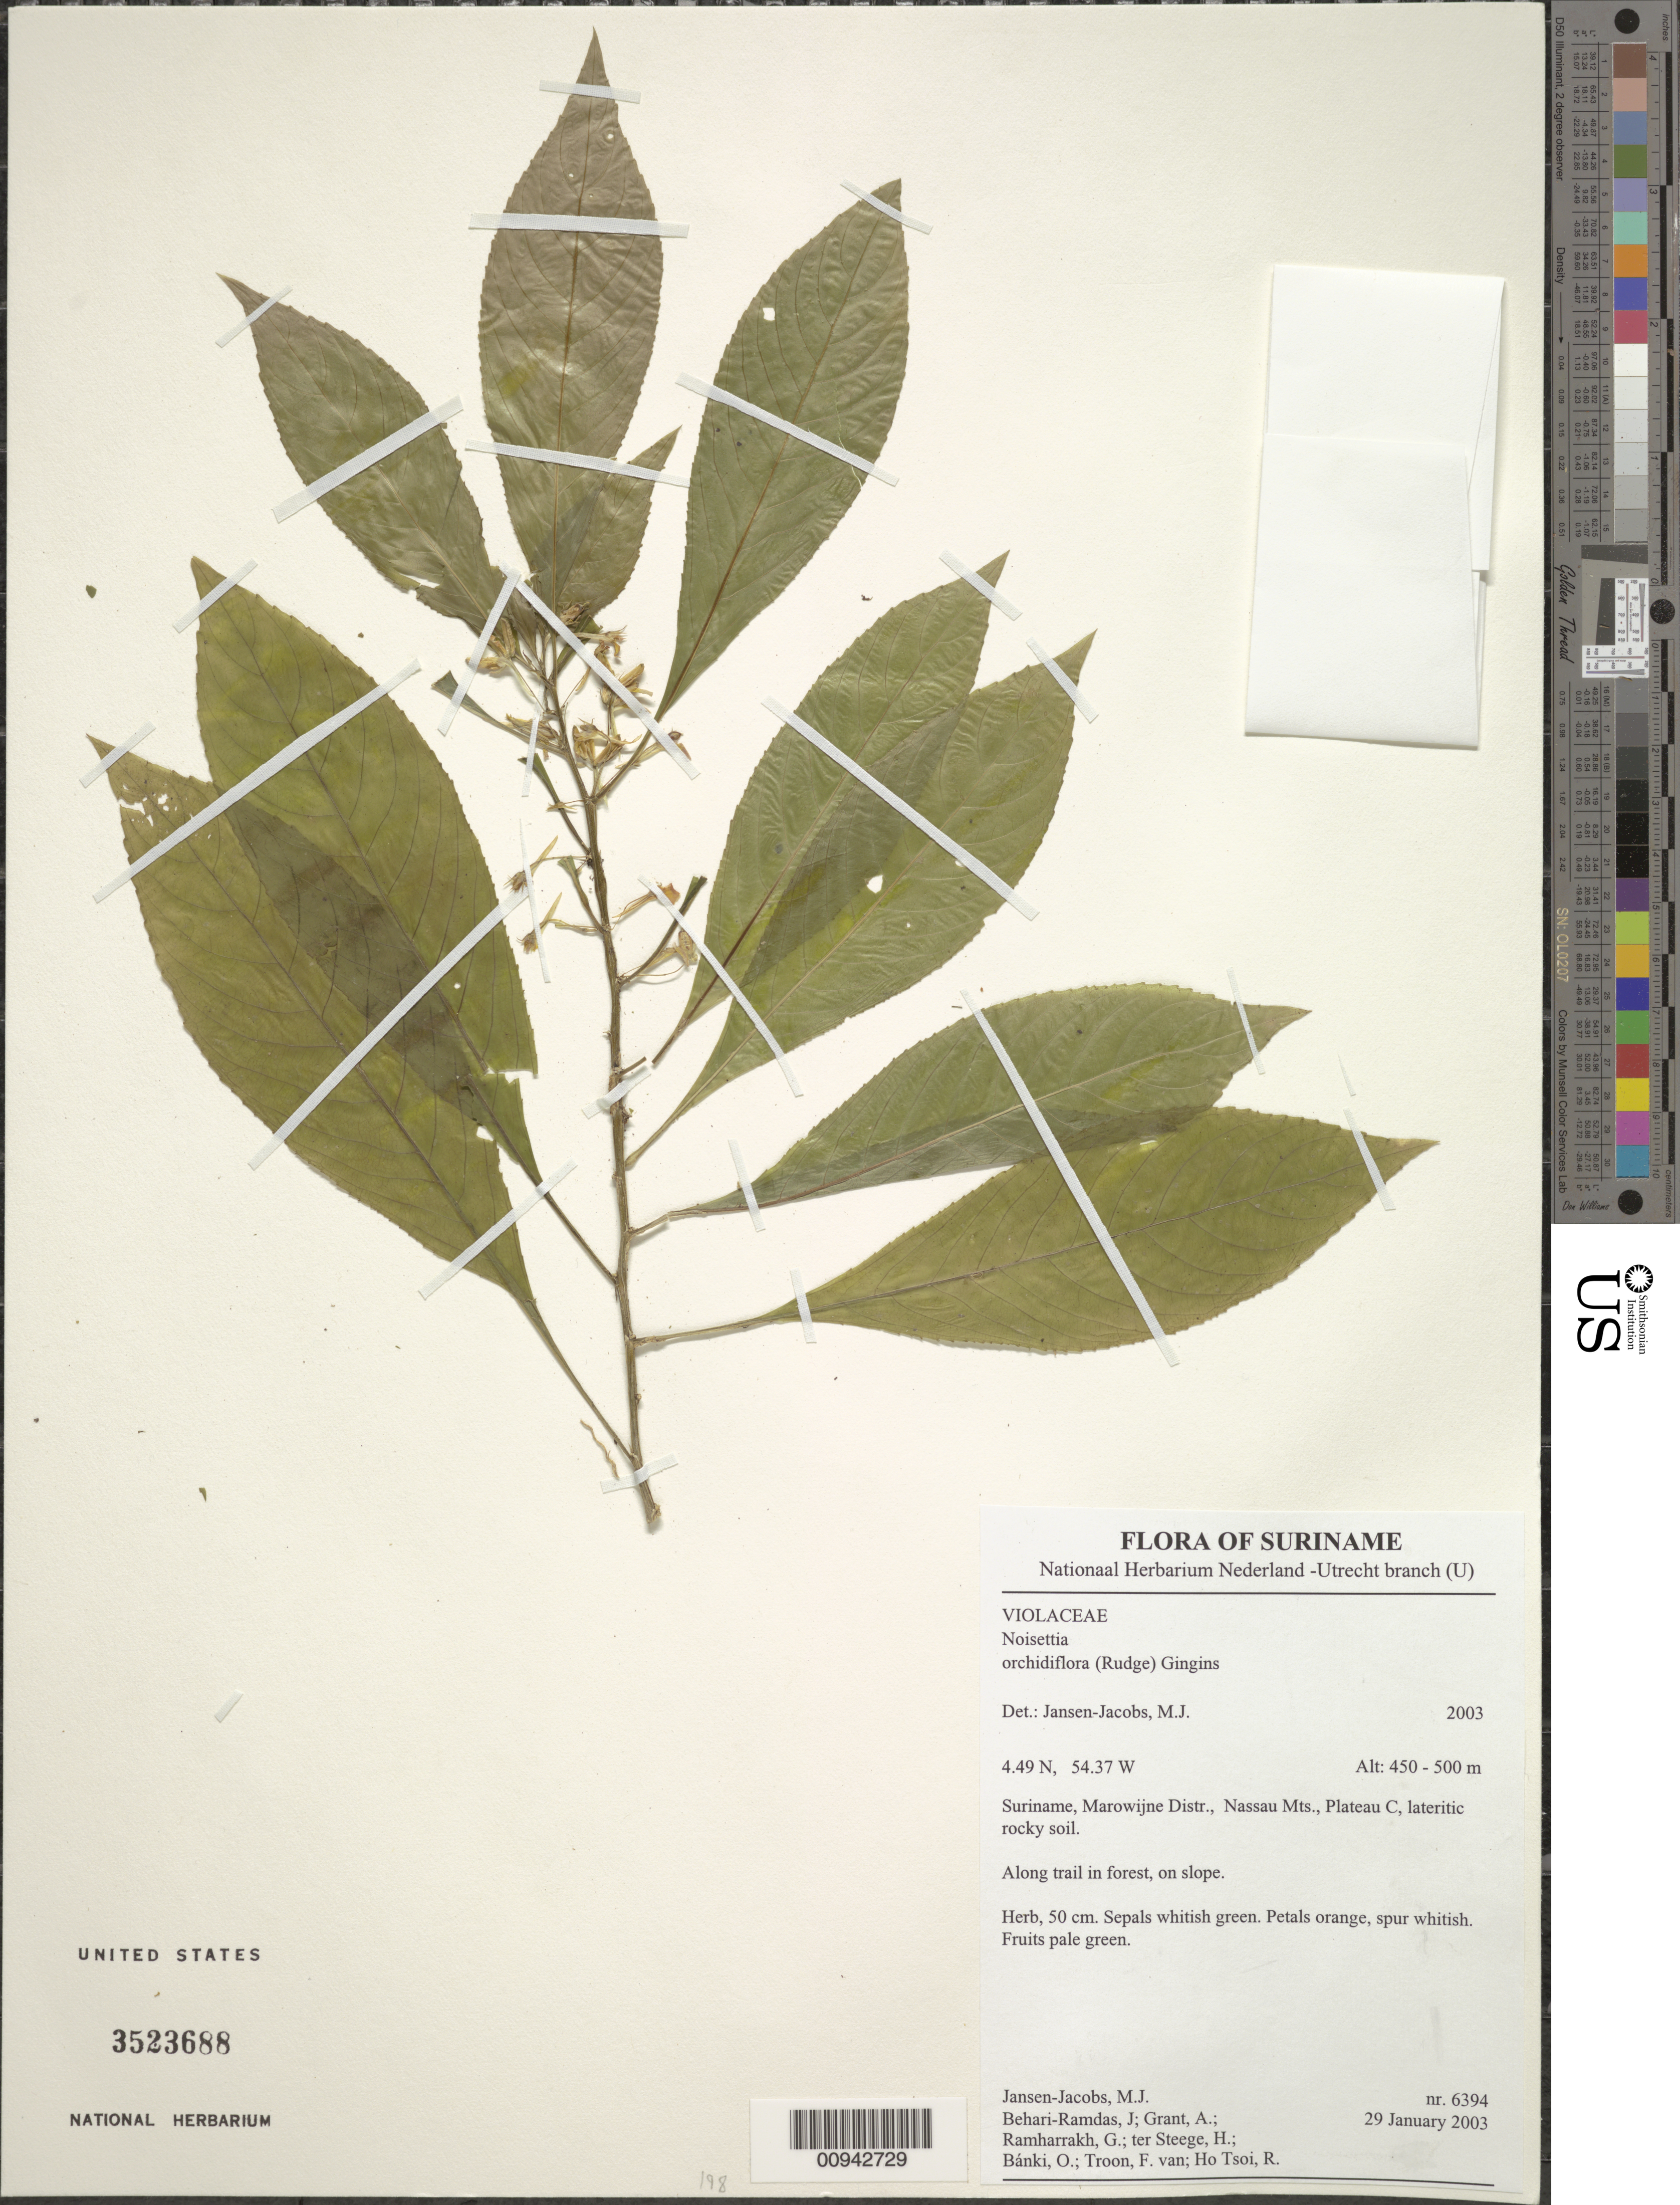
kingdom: Plantae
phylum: Tracheophyta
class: Magnoliopsida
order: Malpighiales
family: Violaceae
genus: Noisettia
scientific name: Noisettia orchidiflora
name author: (Rudge) Ging.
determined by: Jansen-Jacobs, M. J., (U), Nationaal Herbarium Nederland, Utrecht University branch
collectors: M. J. Jansen-Jacobs, J. Behari-Ramdas, A. Grant, G. Ramharrakh, H. ter Steege, O. Bánki, F. Van Troon & R. Ho Tsoi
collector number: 6394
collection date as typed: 29-Jan-03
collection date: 2003-01-29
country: Suriname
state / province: Marowijne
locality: Nassau Mts., Plateau C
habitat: Lateritic rocky soil. Along trail in forest, on slope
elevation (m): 450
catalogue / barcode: US 3523688